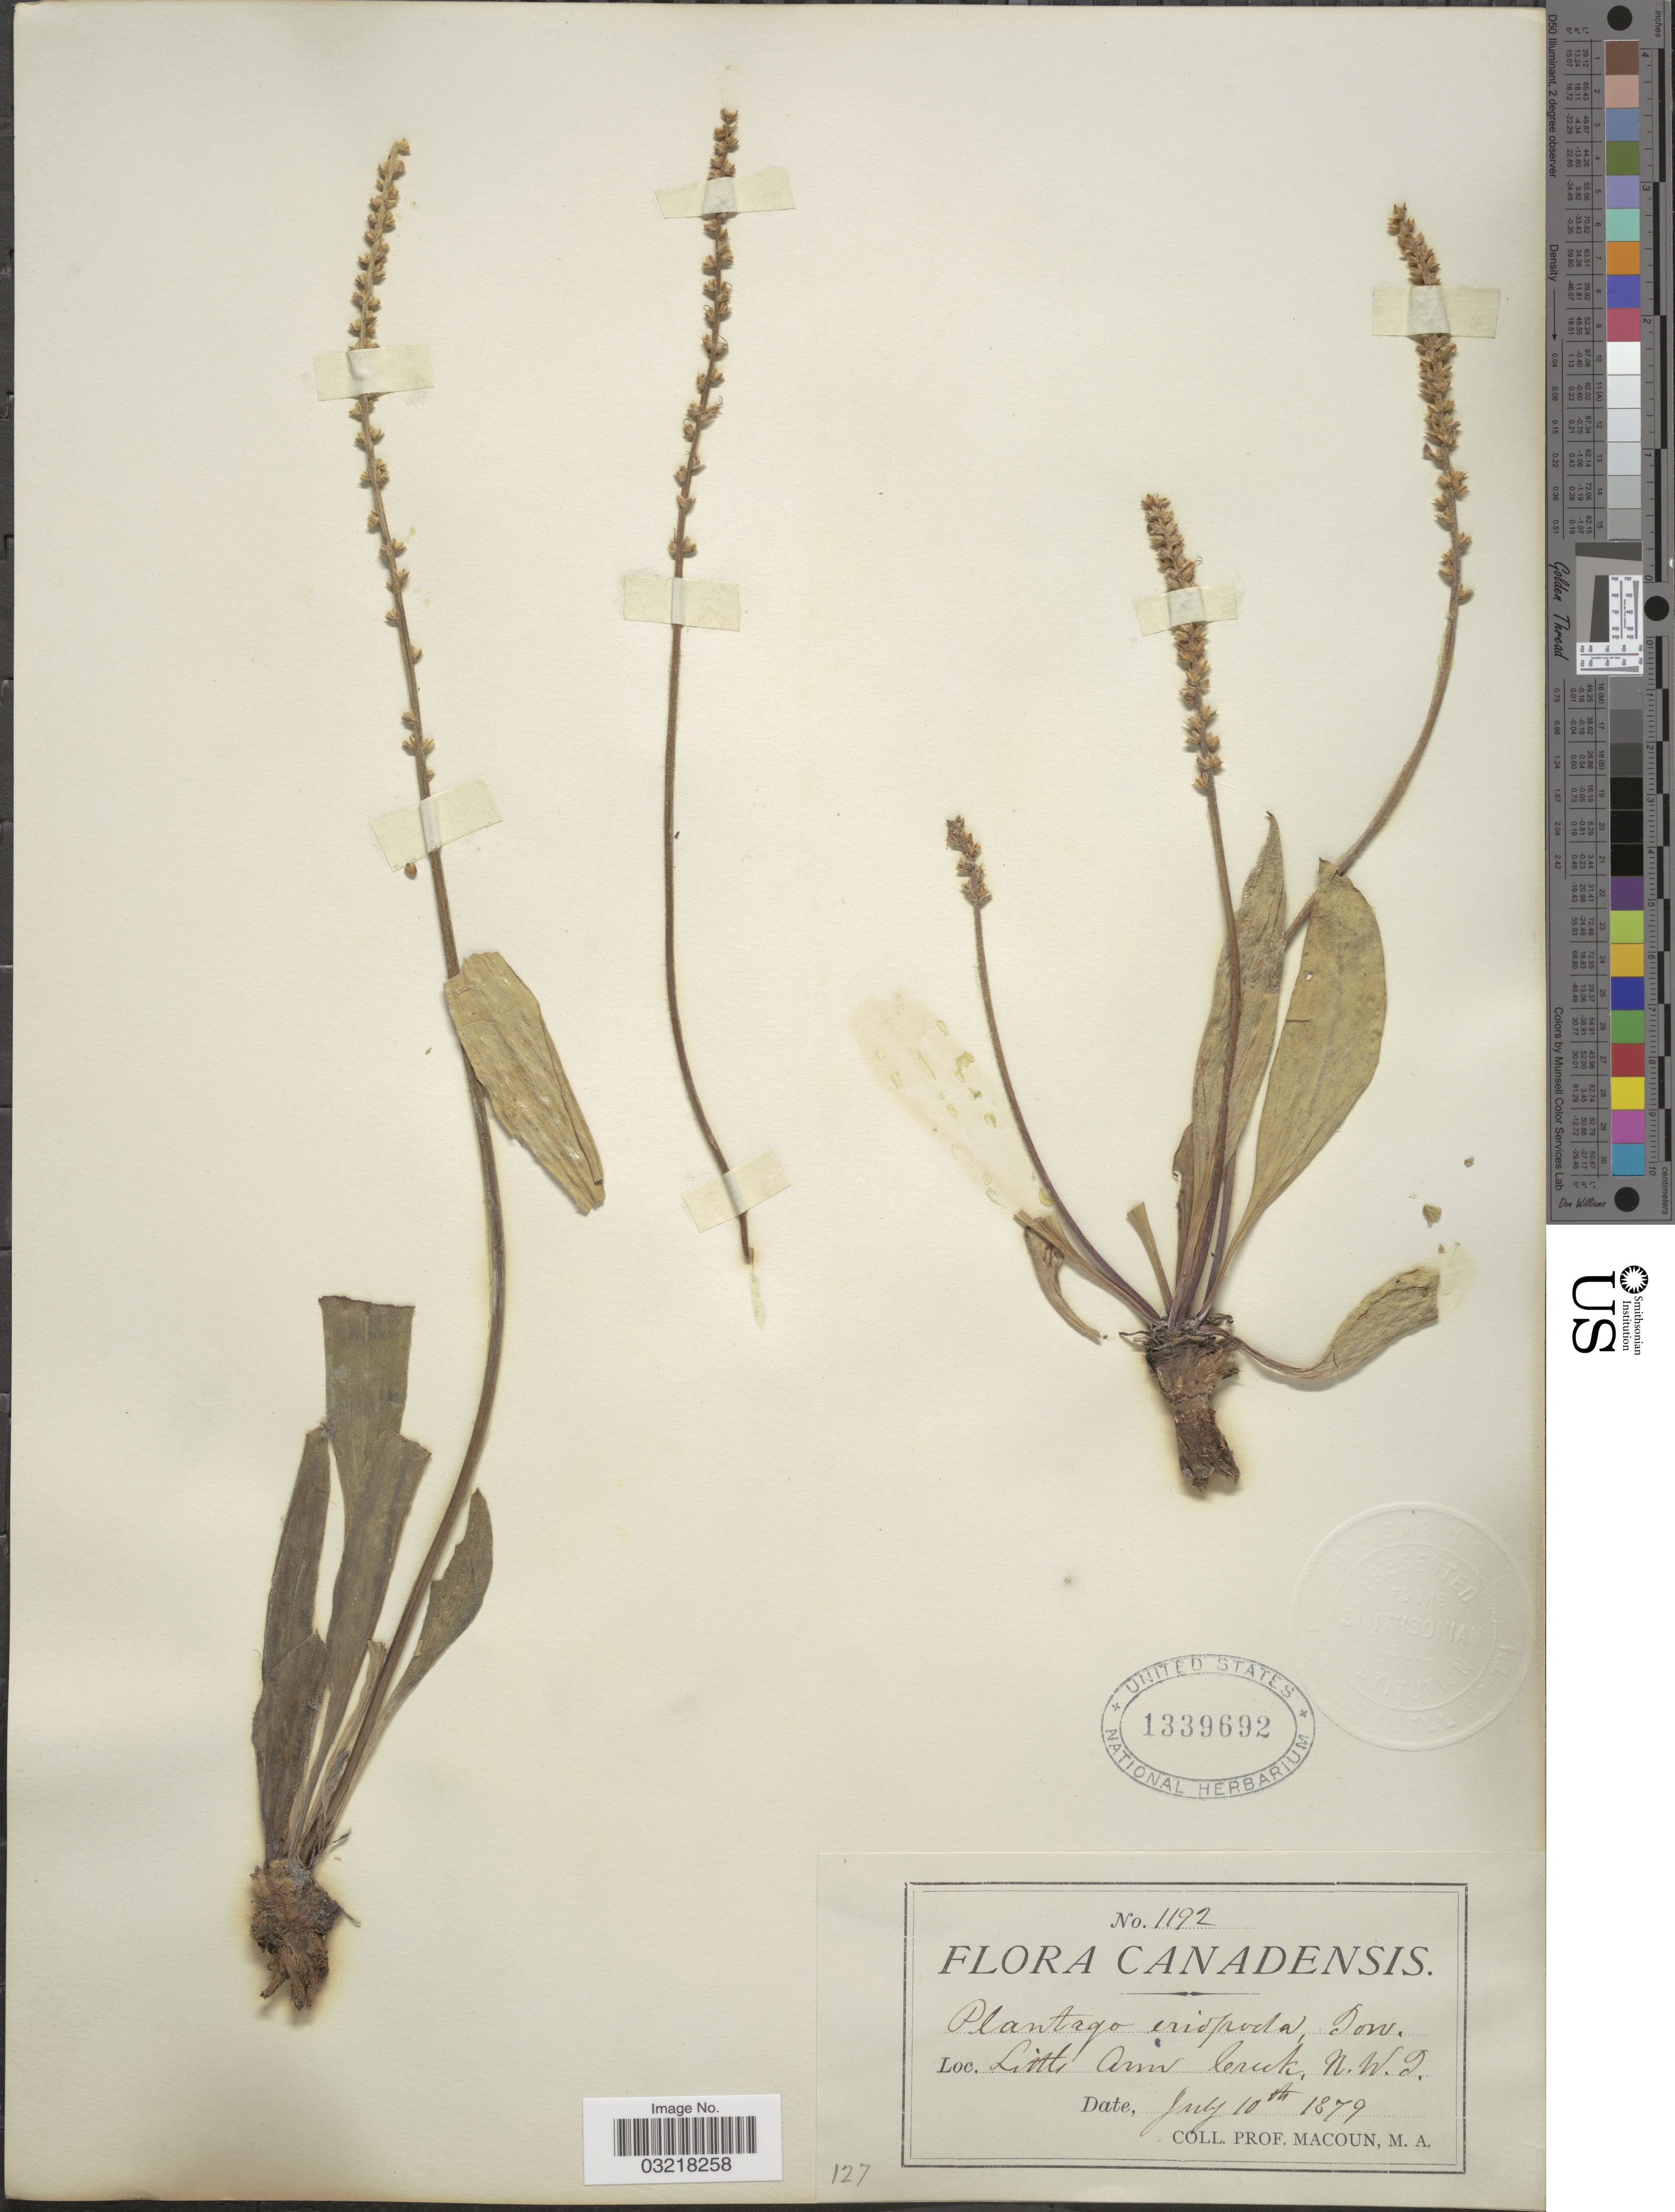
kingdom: Plantae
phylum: Tracheophyta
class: Magnoliopsida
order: Lamiales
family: Plantaginaceae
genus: Plantago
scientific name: Plantago eriopoda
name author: Torr.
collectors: M. Macoun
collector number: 1192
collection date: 1879-07-10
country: Canada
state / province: Northwest Territories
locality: Little Ann Creek.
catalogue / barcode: US 1339692